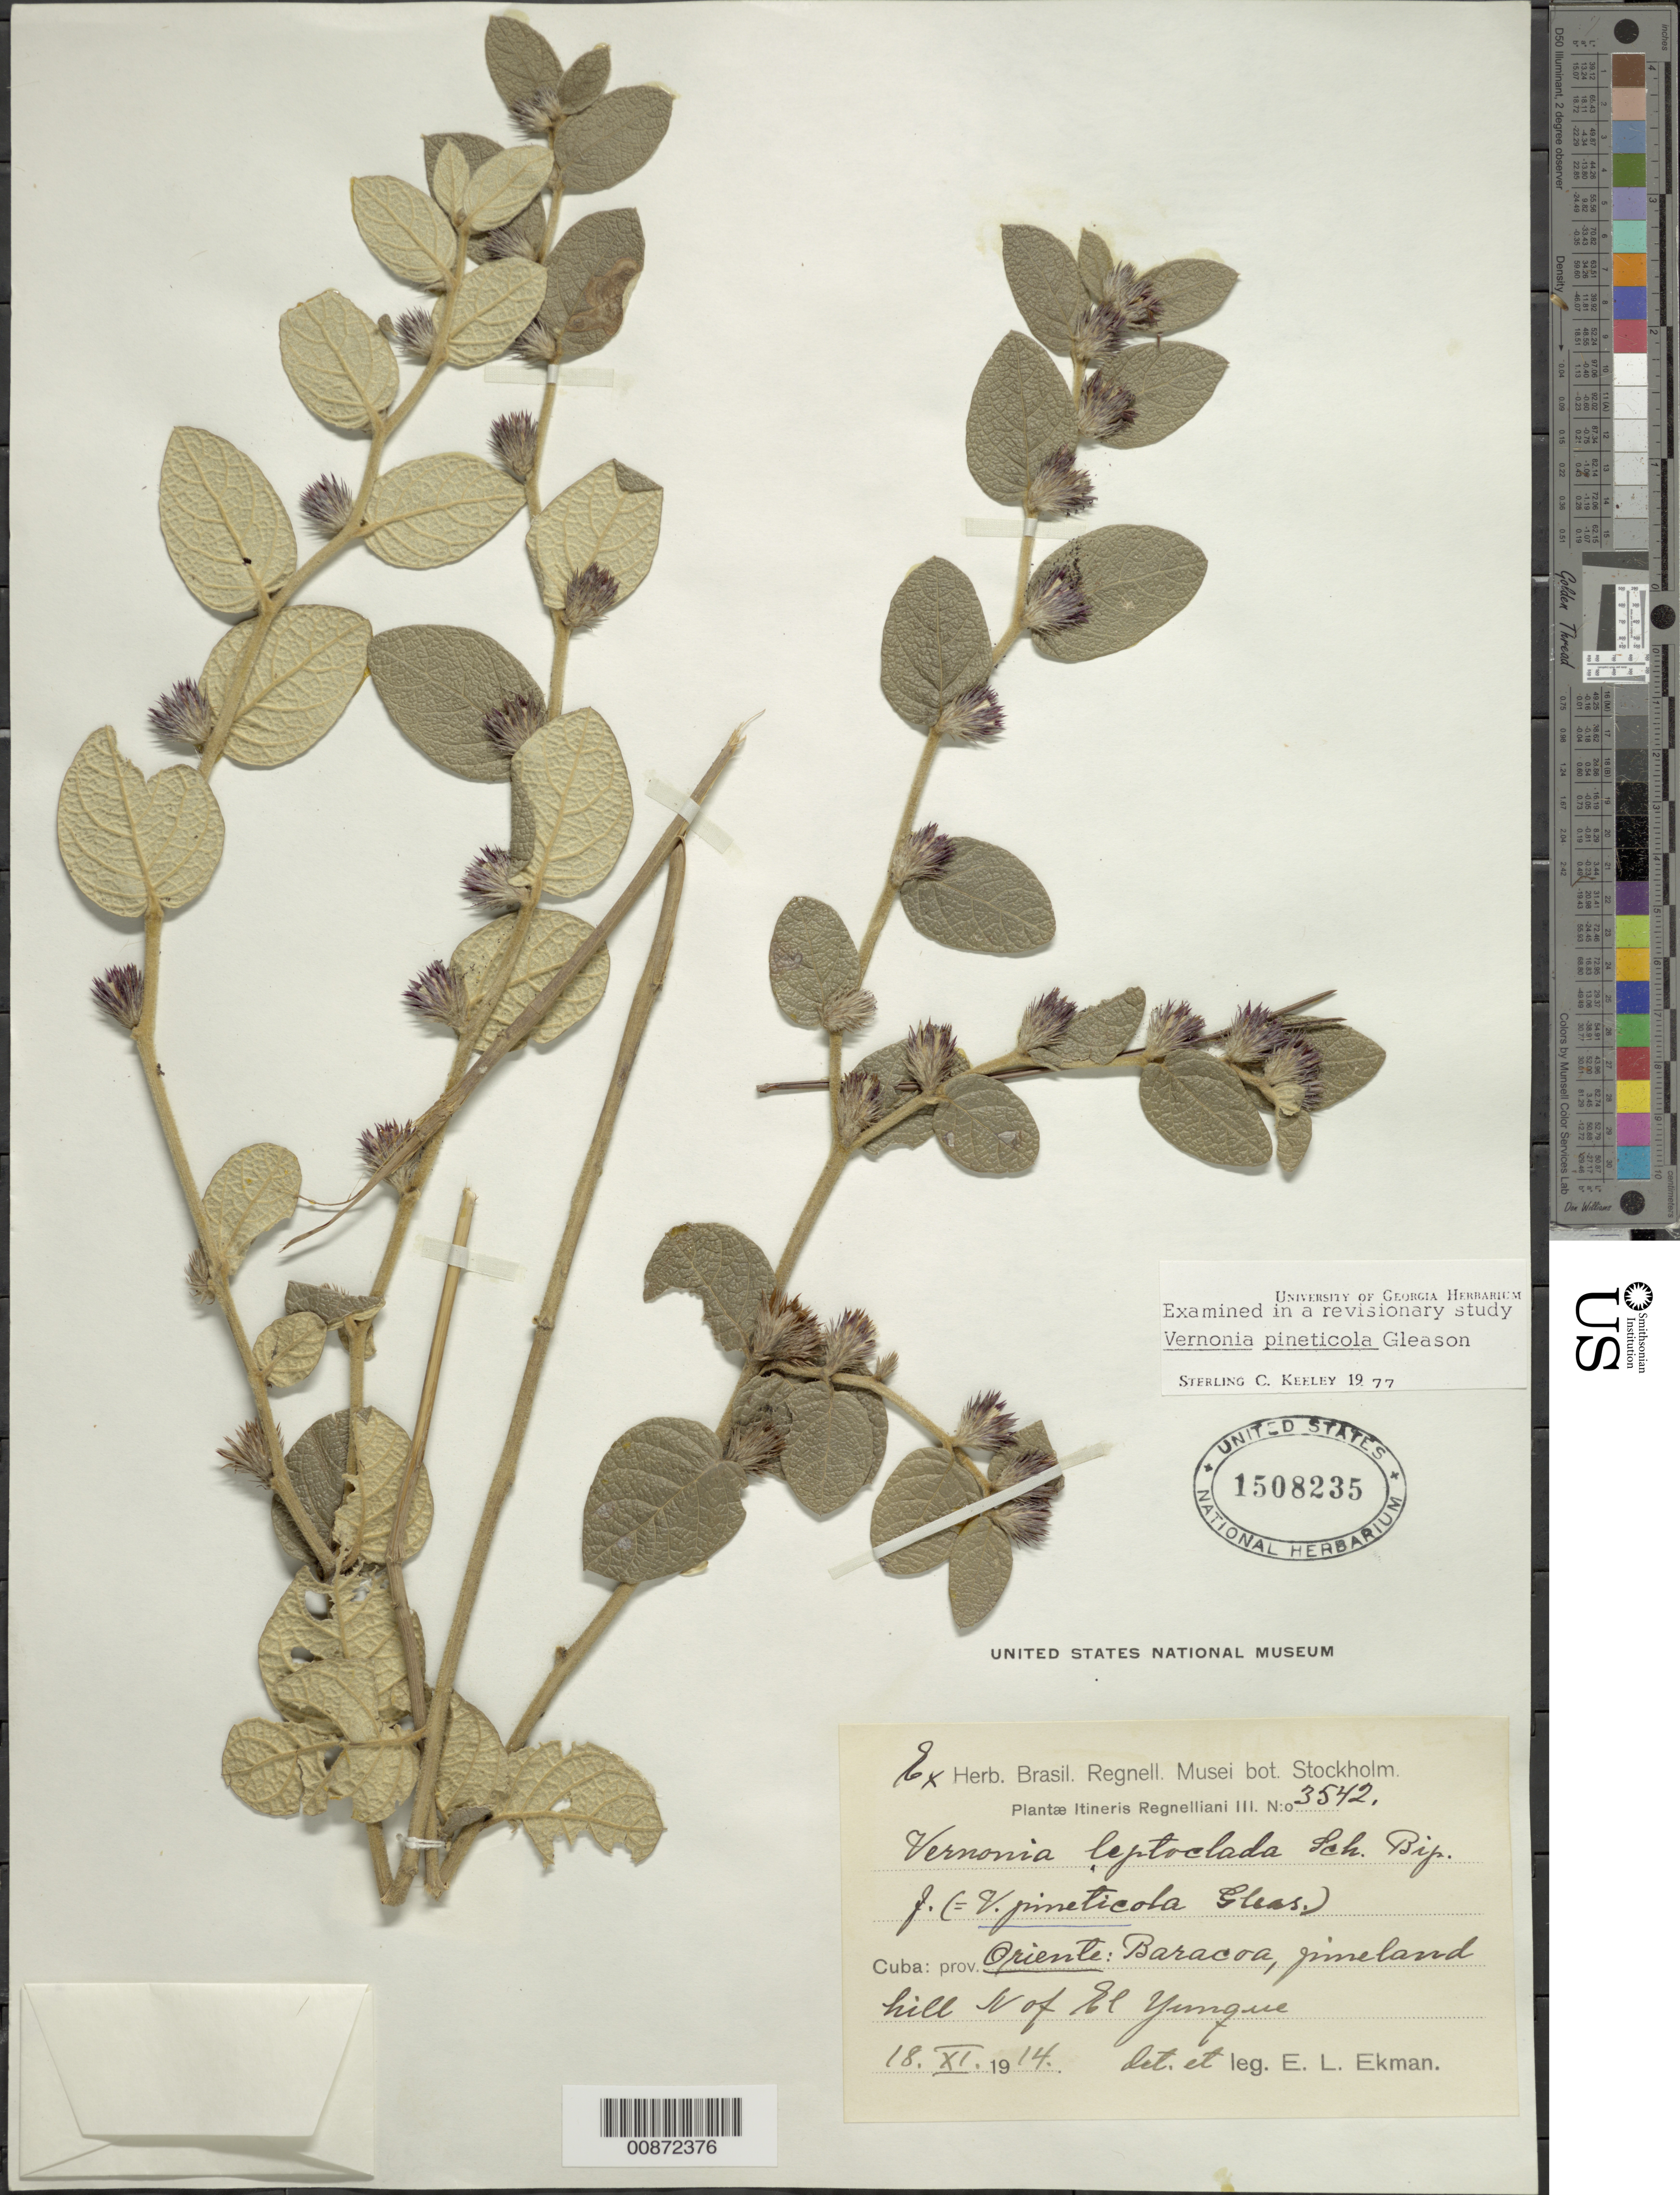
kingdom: Plantae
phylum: Tracheophyta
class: Magnoliopsida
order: Asterales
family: Asteraceae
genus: Lepidaploa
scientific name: Lepidaploa pineticola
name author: (Gleason) H. Rob.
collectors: E. L. Ekman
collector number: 3542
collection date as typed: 18 Nov 1914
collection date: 1914-11-18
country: Cuba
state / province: Oriente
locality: Baracoa, N of El Yunque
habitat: Pineland hill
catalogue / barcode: US 1508235